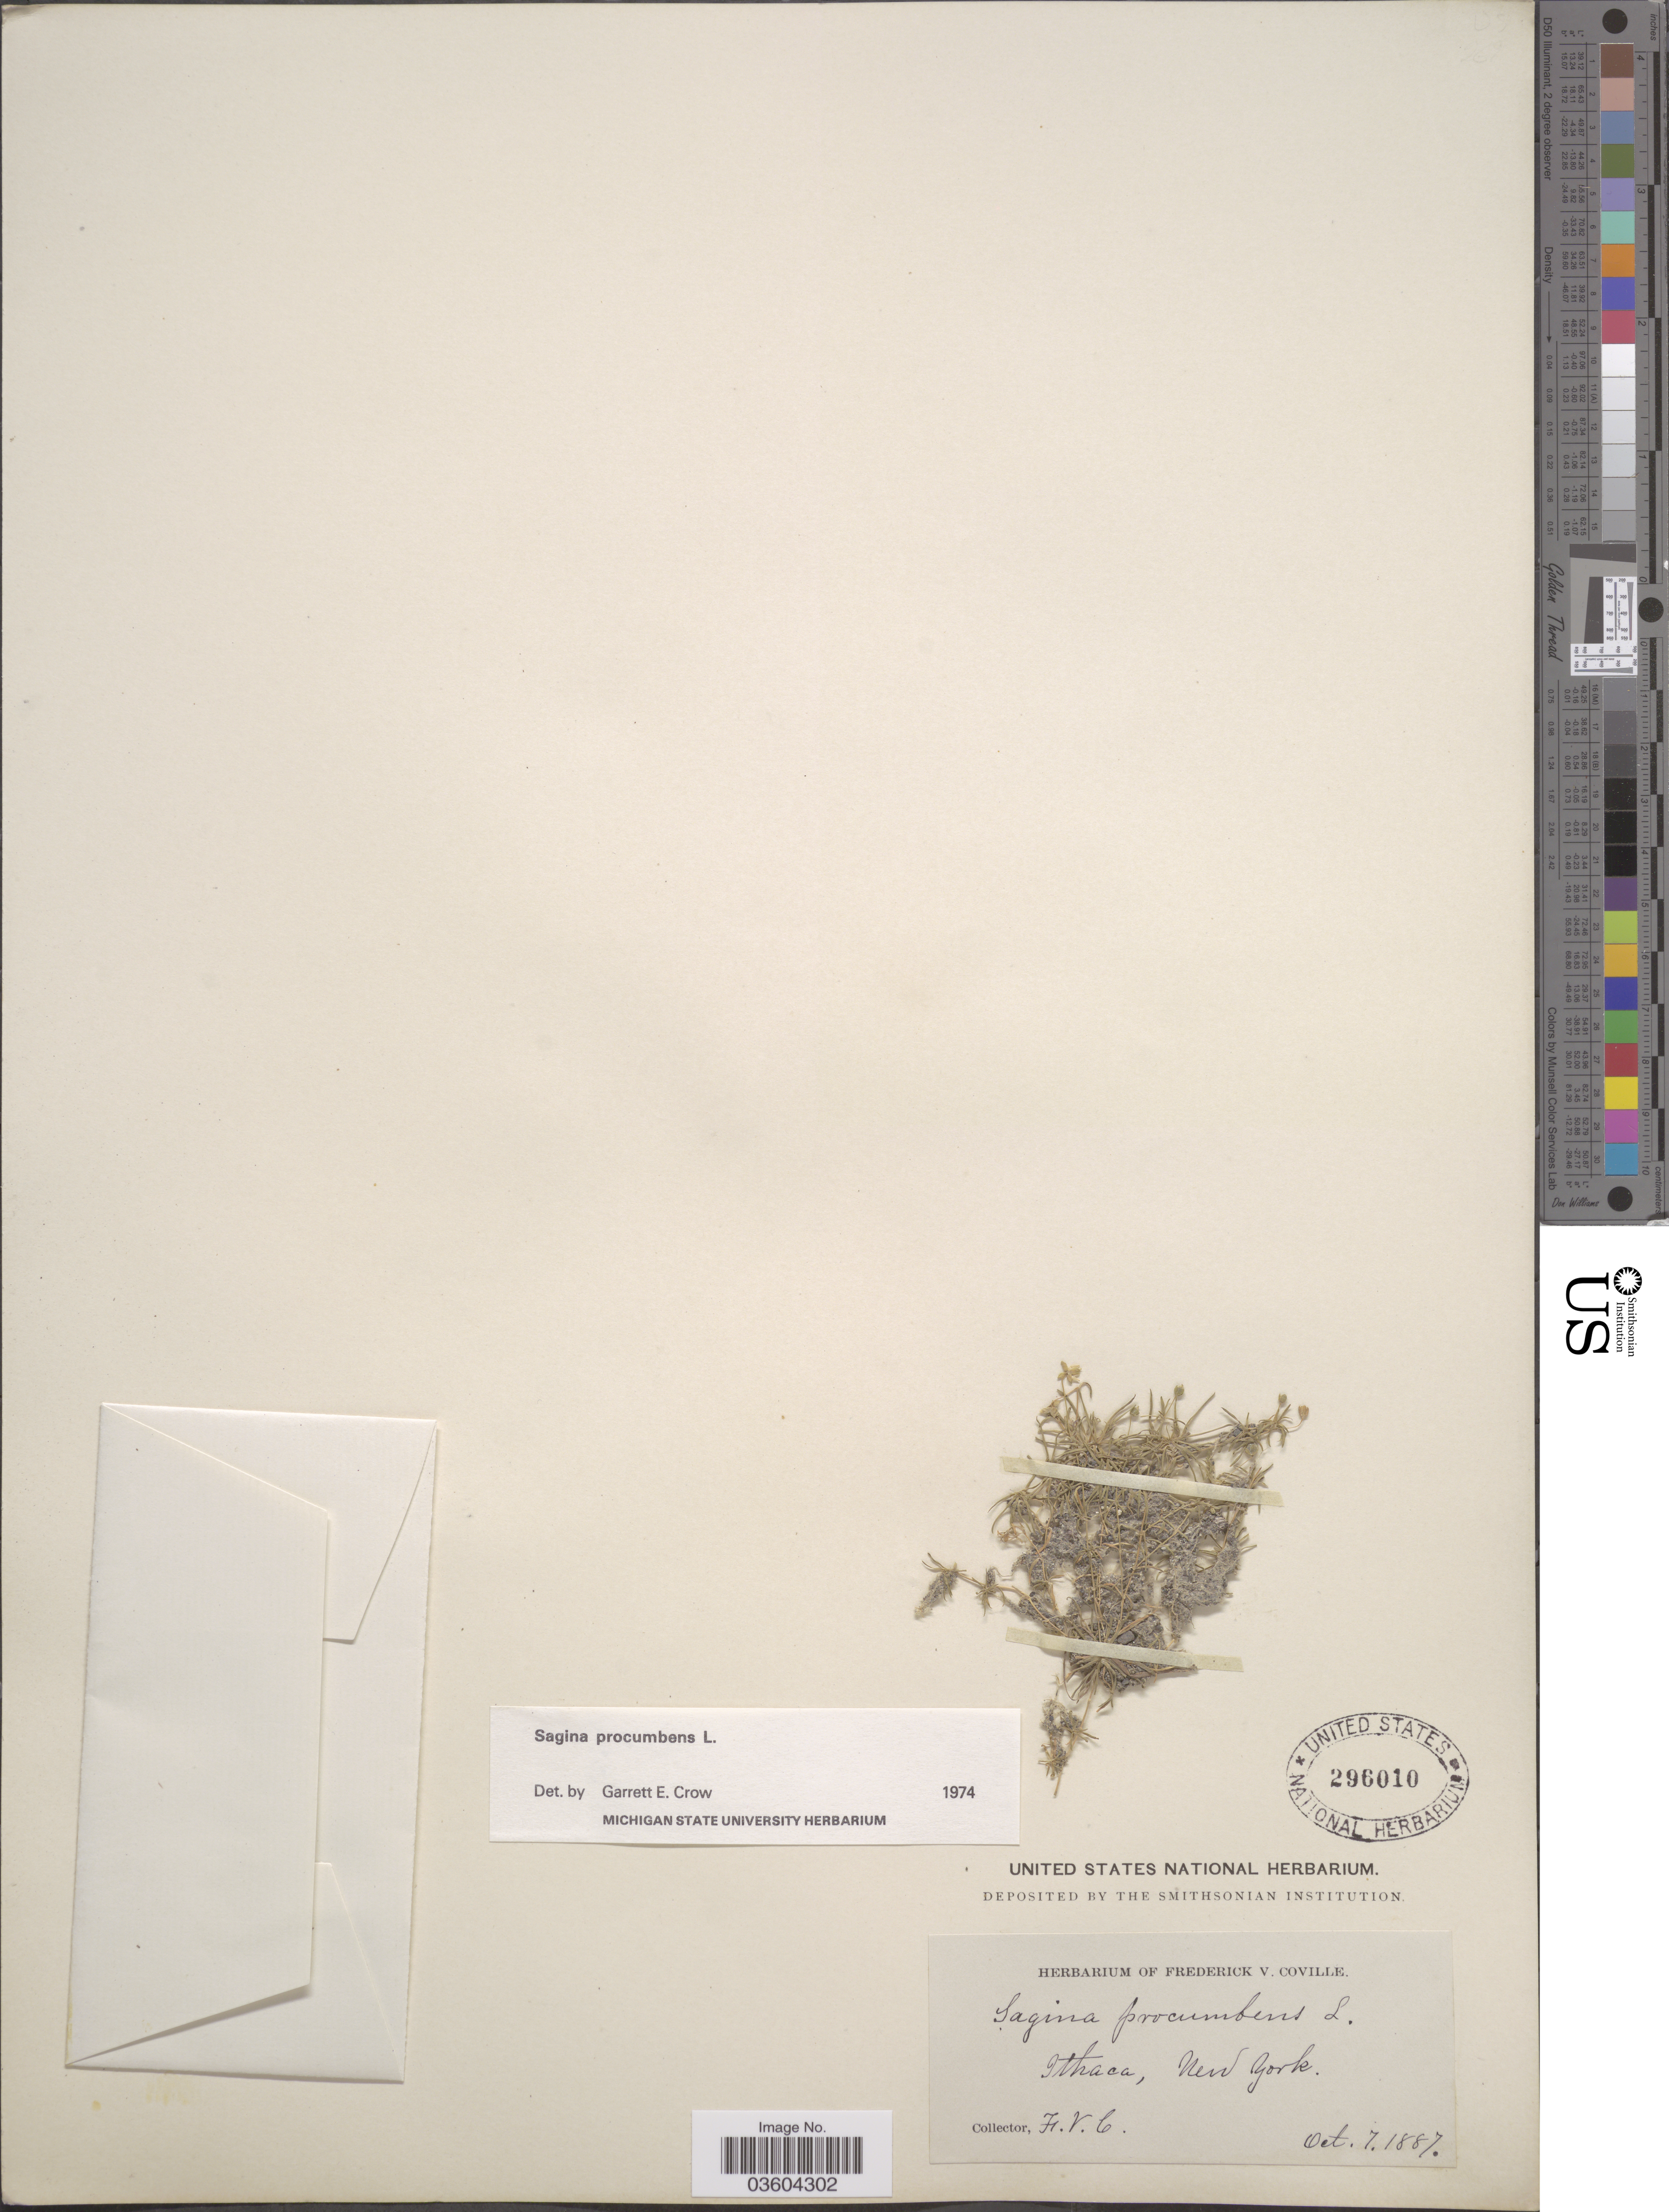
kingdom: Plantae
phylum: Tracheophyta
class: Magnoliopsida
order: Caryophyllales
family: Caryophyllaceae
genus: Sagina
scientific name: Sagina procumbens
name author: L.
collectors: F. V. Coville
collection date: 1887-10-07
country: United States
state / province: New York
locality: Ithaca.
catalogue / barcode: US 296010